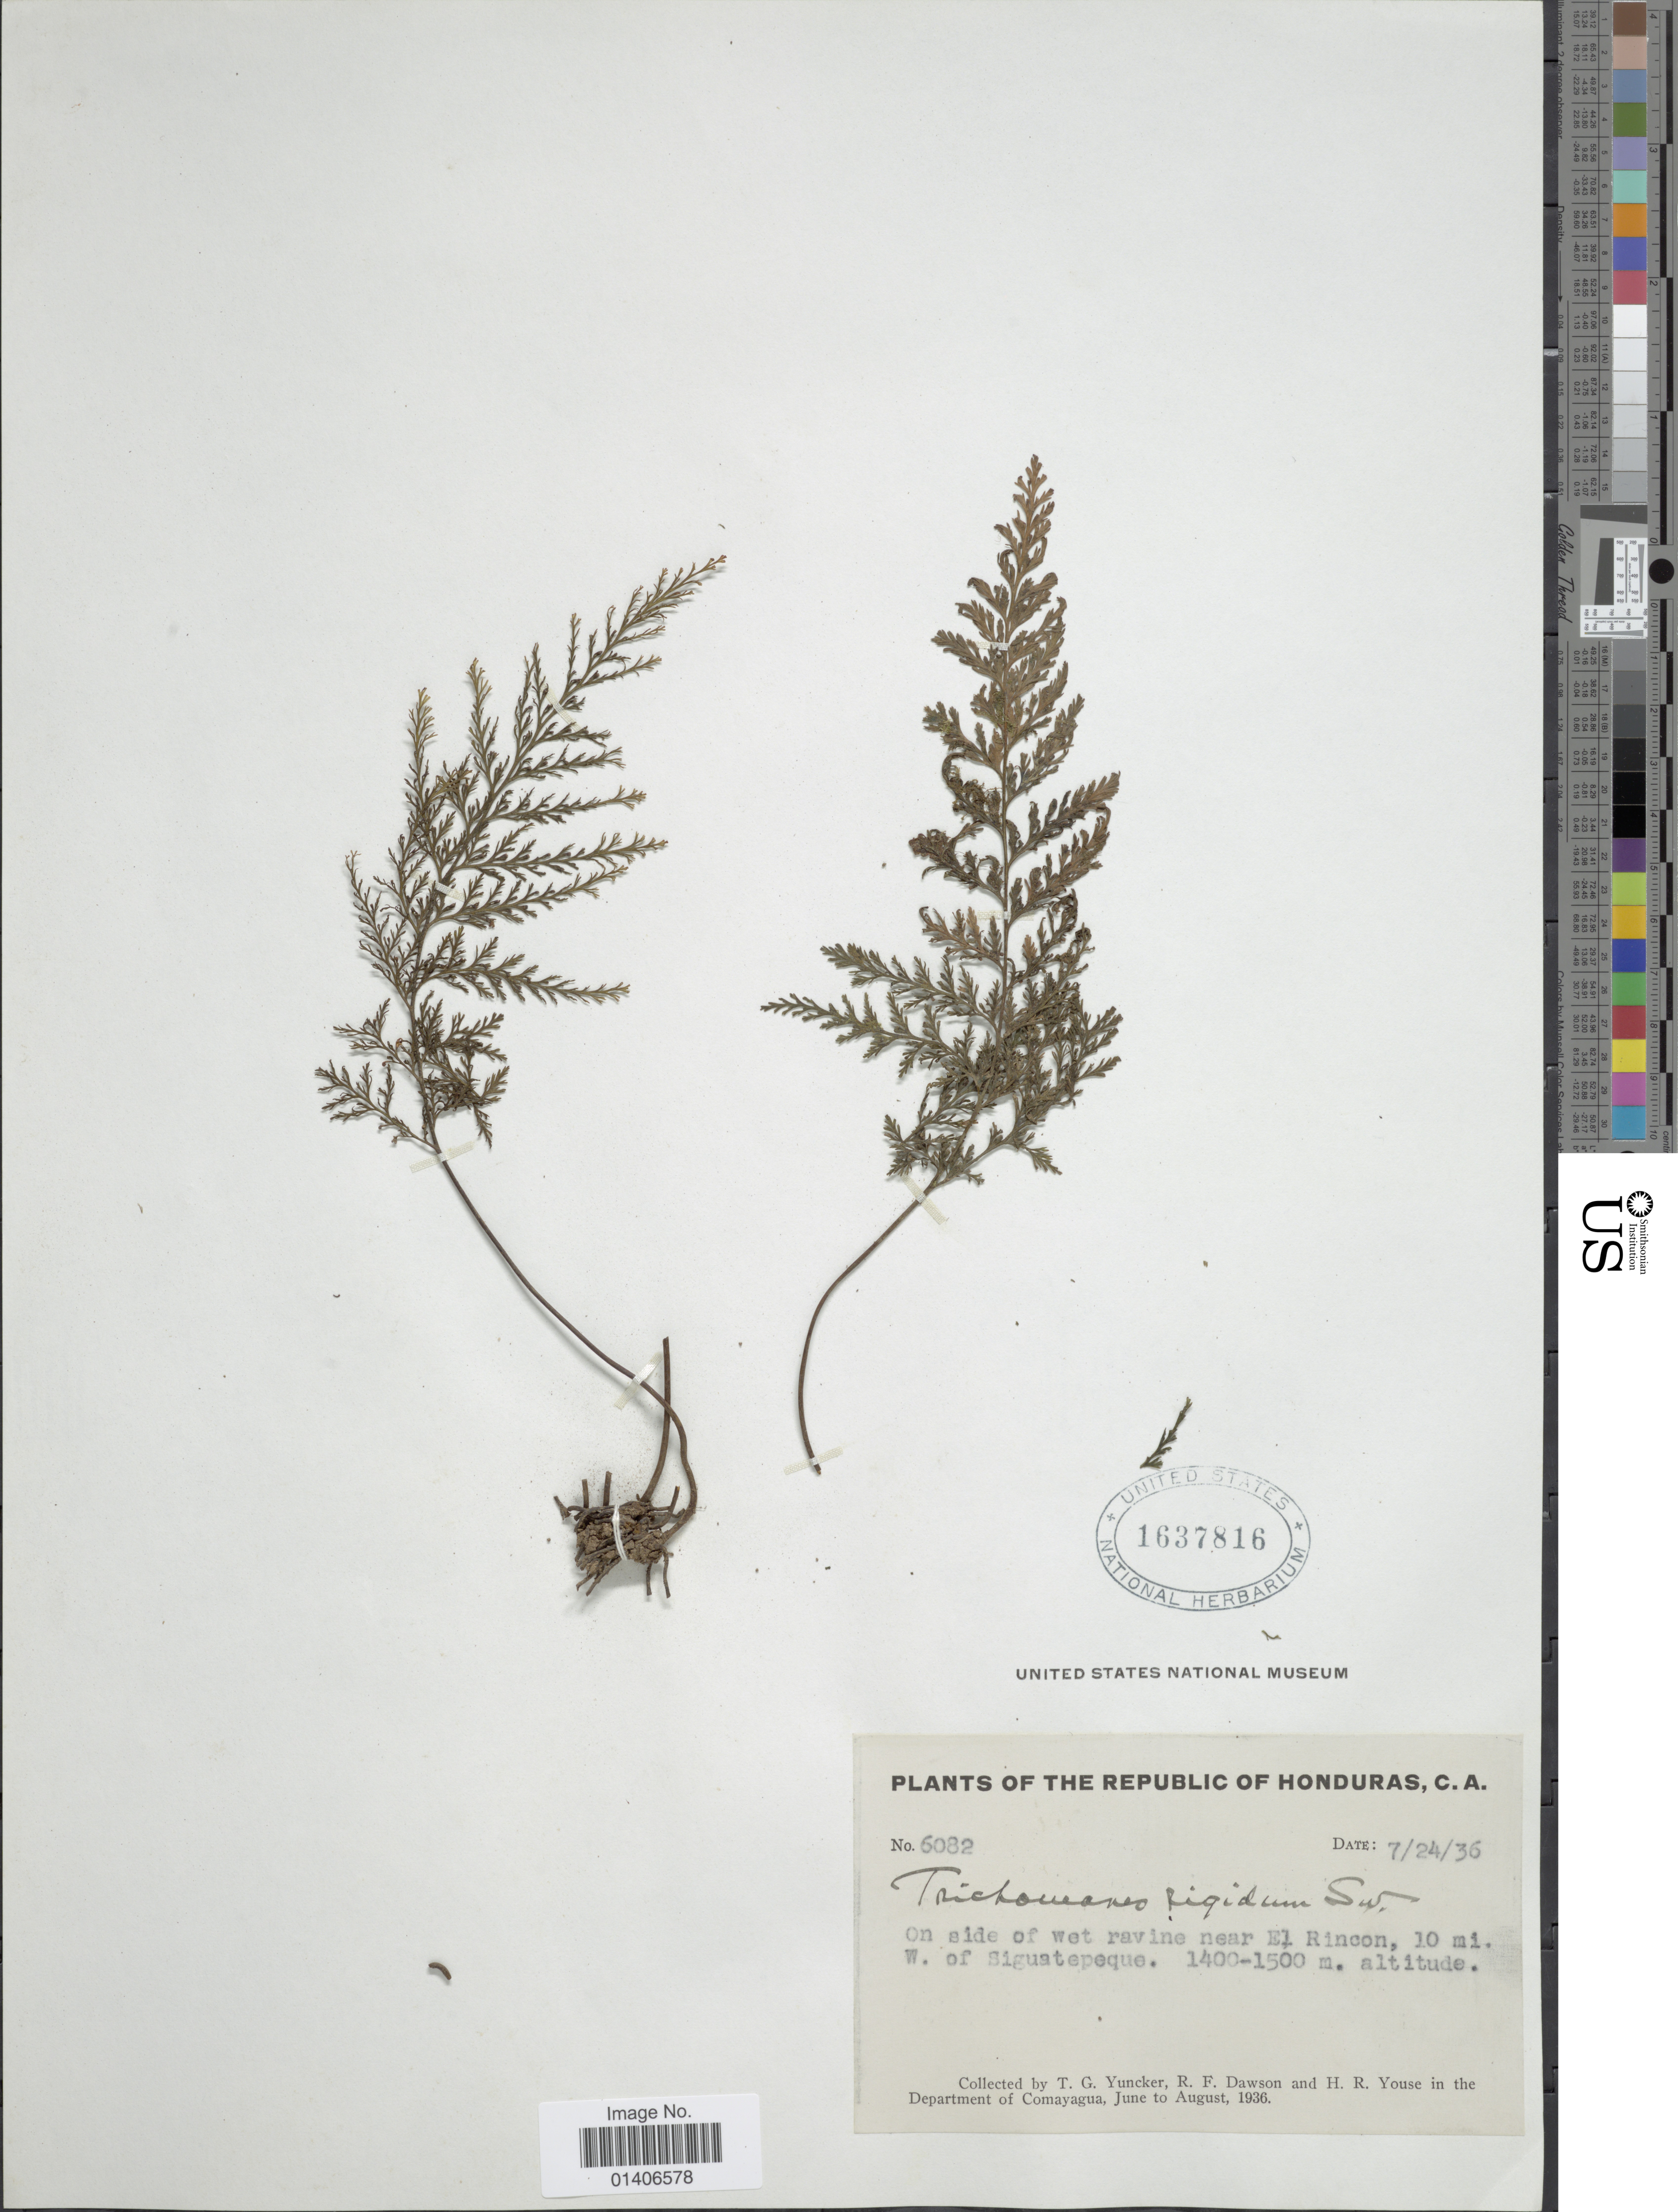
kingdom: Plantae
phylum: Tracheophyta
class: Polypodiopsida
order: Hymenophyllales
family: Hymenophyllaceae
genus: Abrodictyum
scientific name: Abrodictyum rigidum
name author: (Sw.) Ebihara & Dubuisson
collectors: T. G. Yuncker & R. F. Dawson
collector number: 6082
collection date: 1936-07-24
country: Honduras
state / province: Comayagua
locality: The republic of Honduras, C.A. On side of wet ravine near El Rincon, 10 mi. W of Siguatepeque, Department of Comayagua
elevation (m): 1400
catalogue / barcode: US 1637816